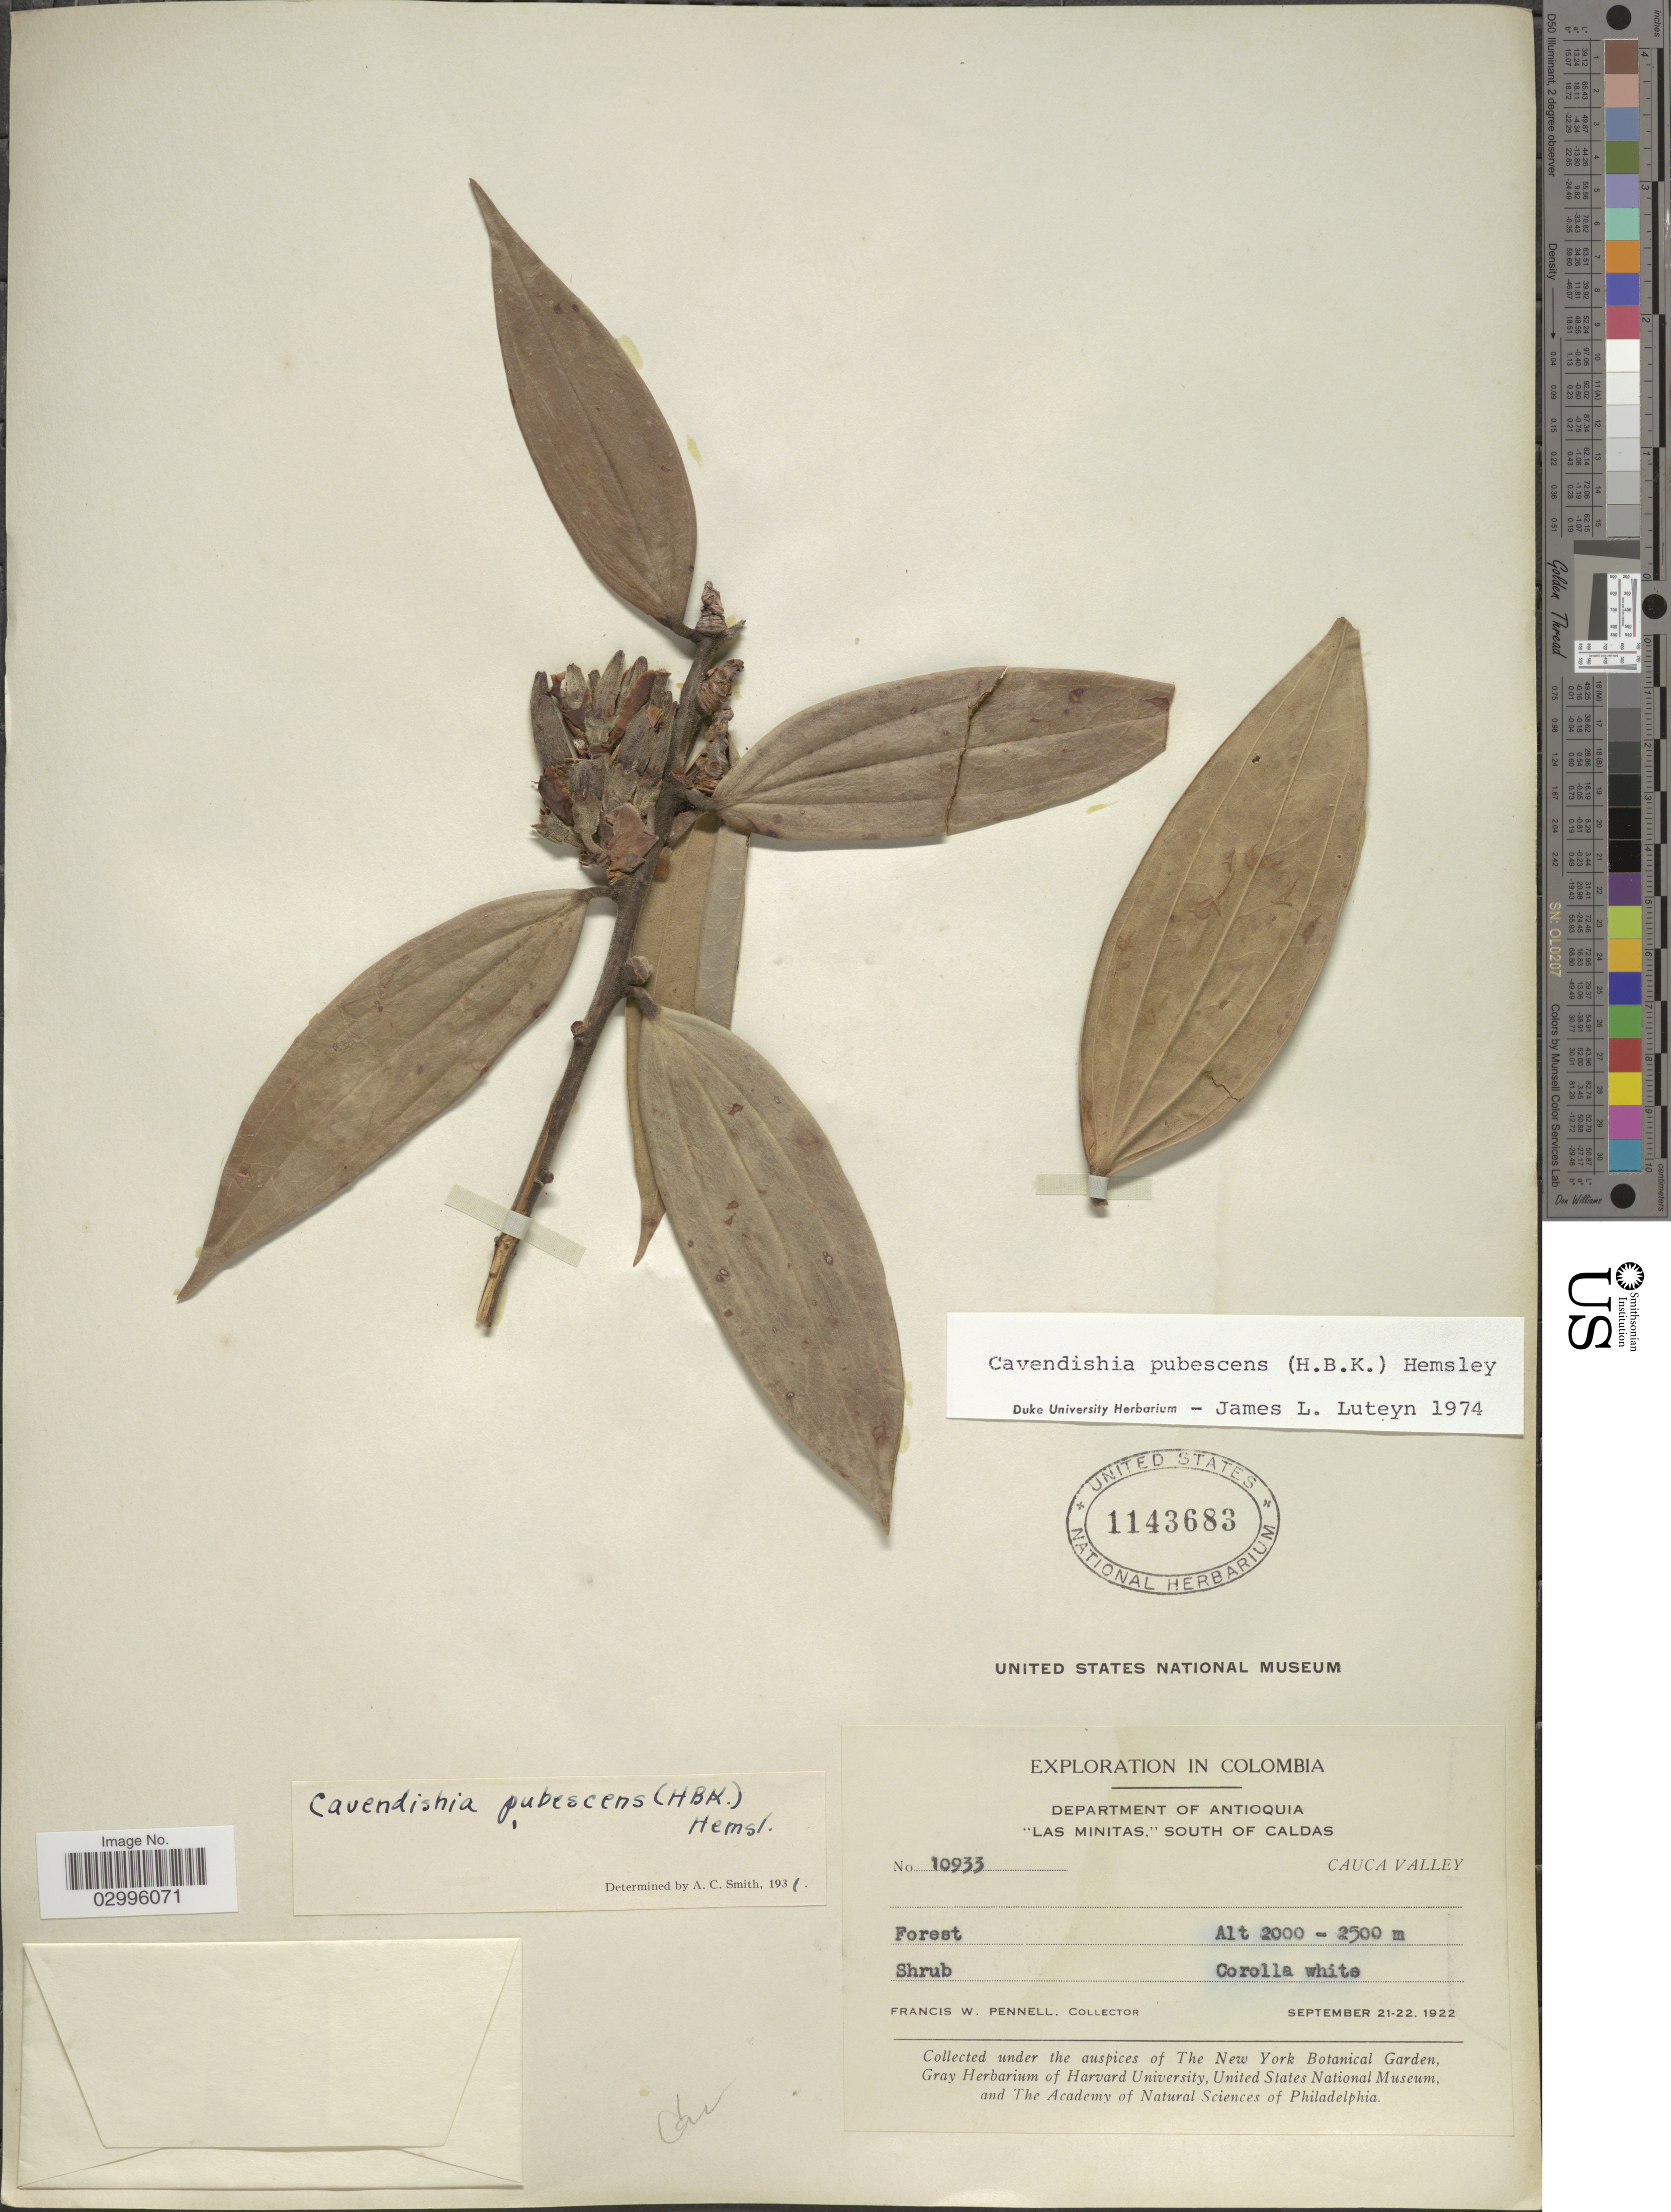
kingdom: Plantae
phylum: Tracheophyta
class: Magnoliopsida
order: Ericales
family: Ericaceae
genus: Cavendishia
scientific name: Cavendishia pubescens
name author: (Kunth) Hemsl.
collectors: F. W. Pennell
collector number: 10933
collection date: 1922-09-21/1922-09-22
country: Colombia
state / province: Antioquia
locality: Department of Antioquia. "Las Minitas", south of Caldas. Cauca Valley.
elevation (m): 2000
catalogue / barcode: US 1143683